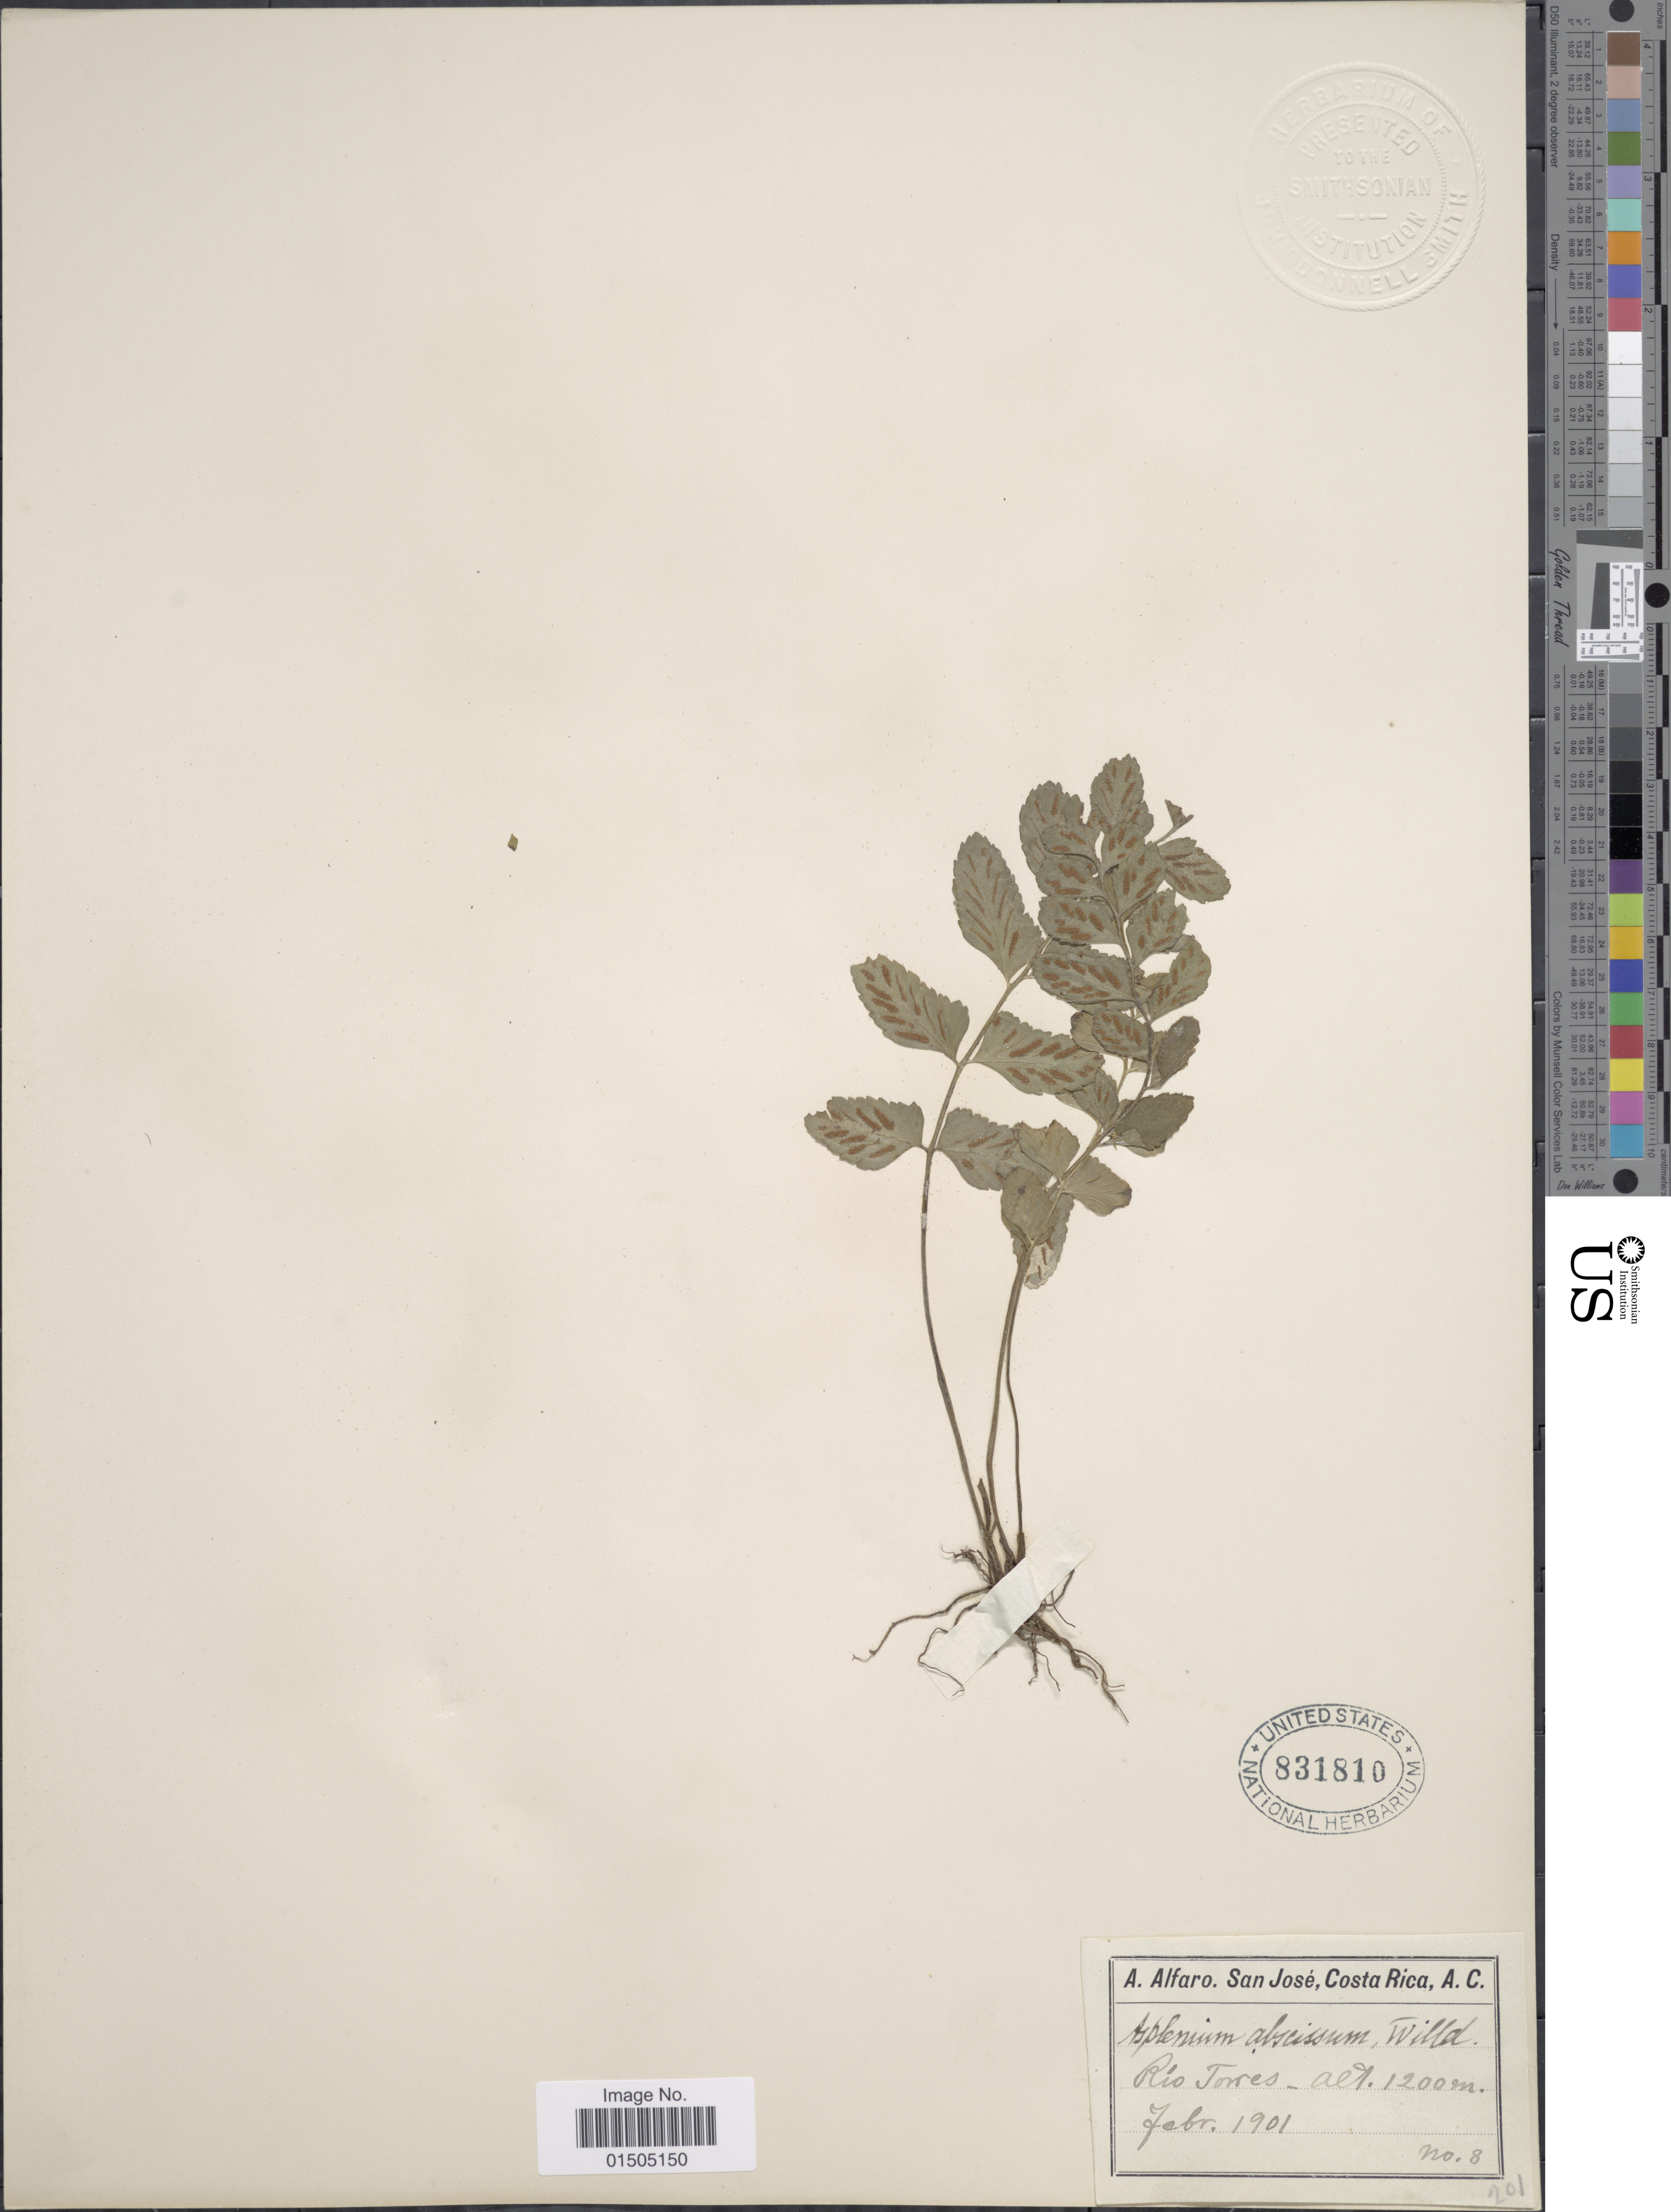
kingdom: Plantae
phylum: Tracheophyta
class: Polypodiopsida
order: Polypodiales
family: Aspleniaceae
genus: Asplenium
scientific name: Asplenium abscissum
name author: Willd.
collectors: A. Alfaro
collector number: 8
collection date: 1901-02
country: Costa Rica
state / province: San José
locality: A.C. Río Torres.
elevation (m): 1200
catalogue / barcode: US 831810